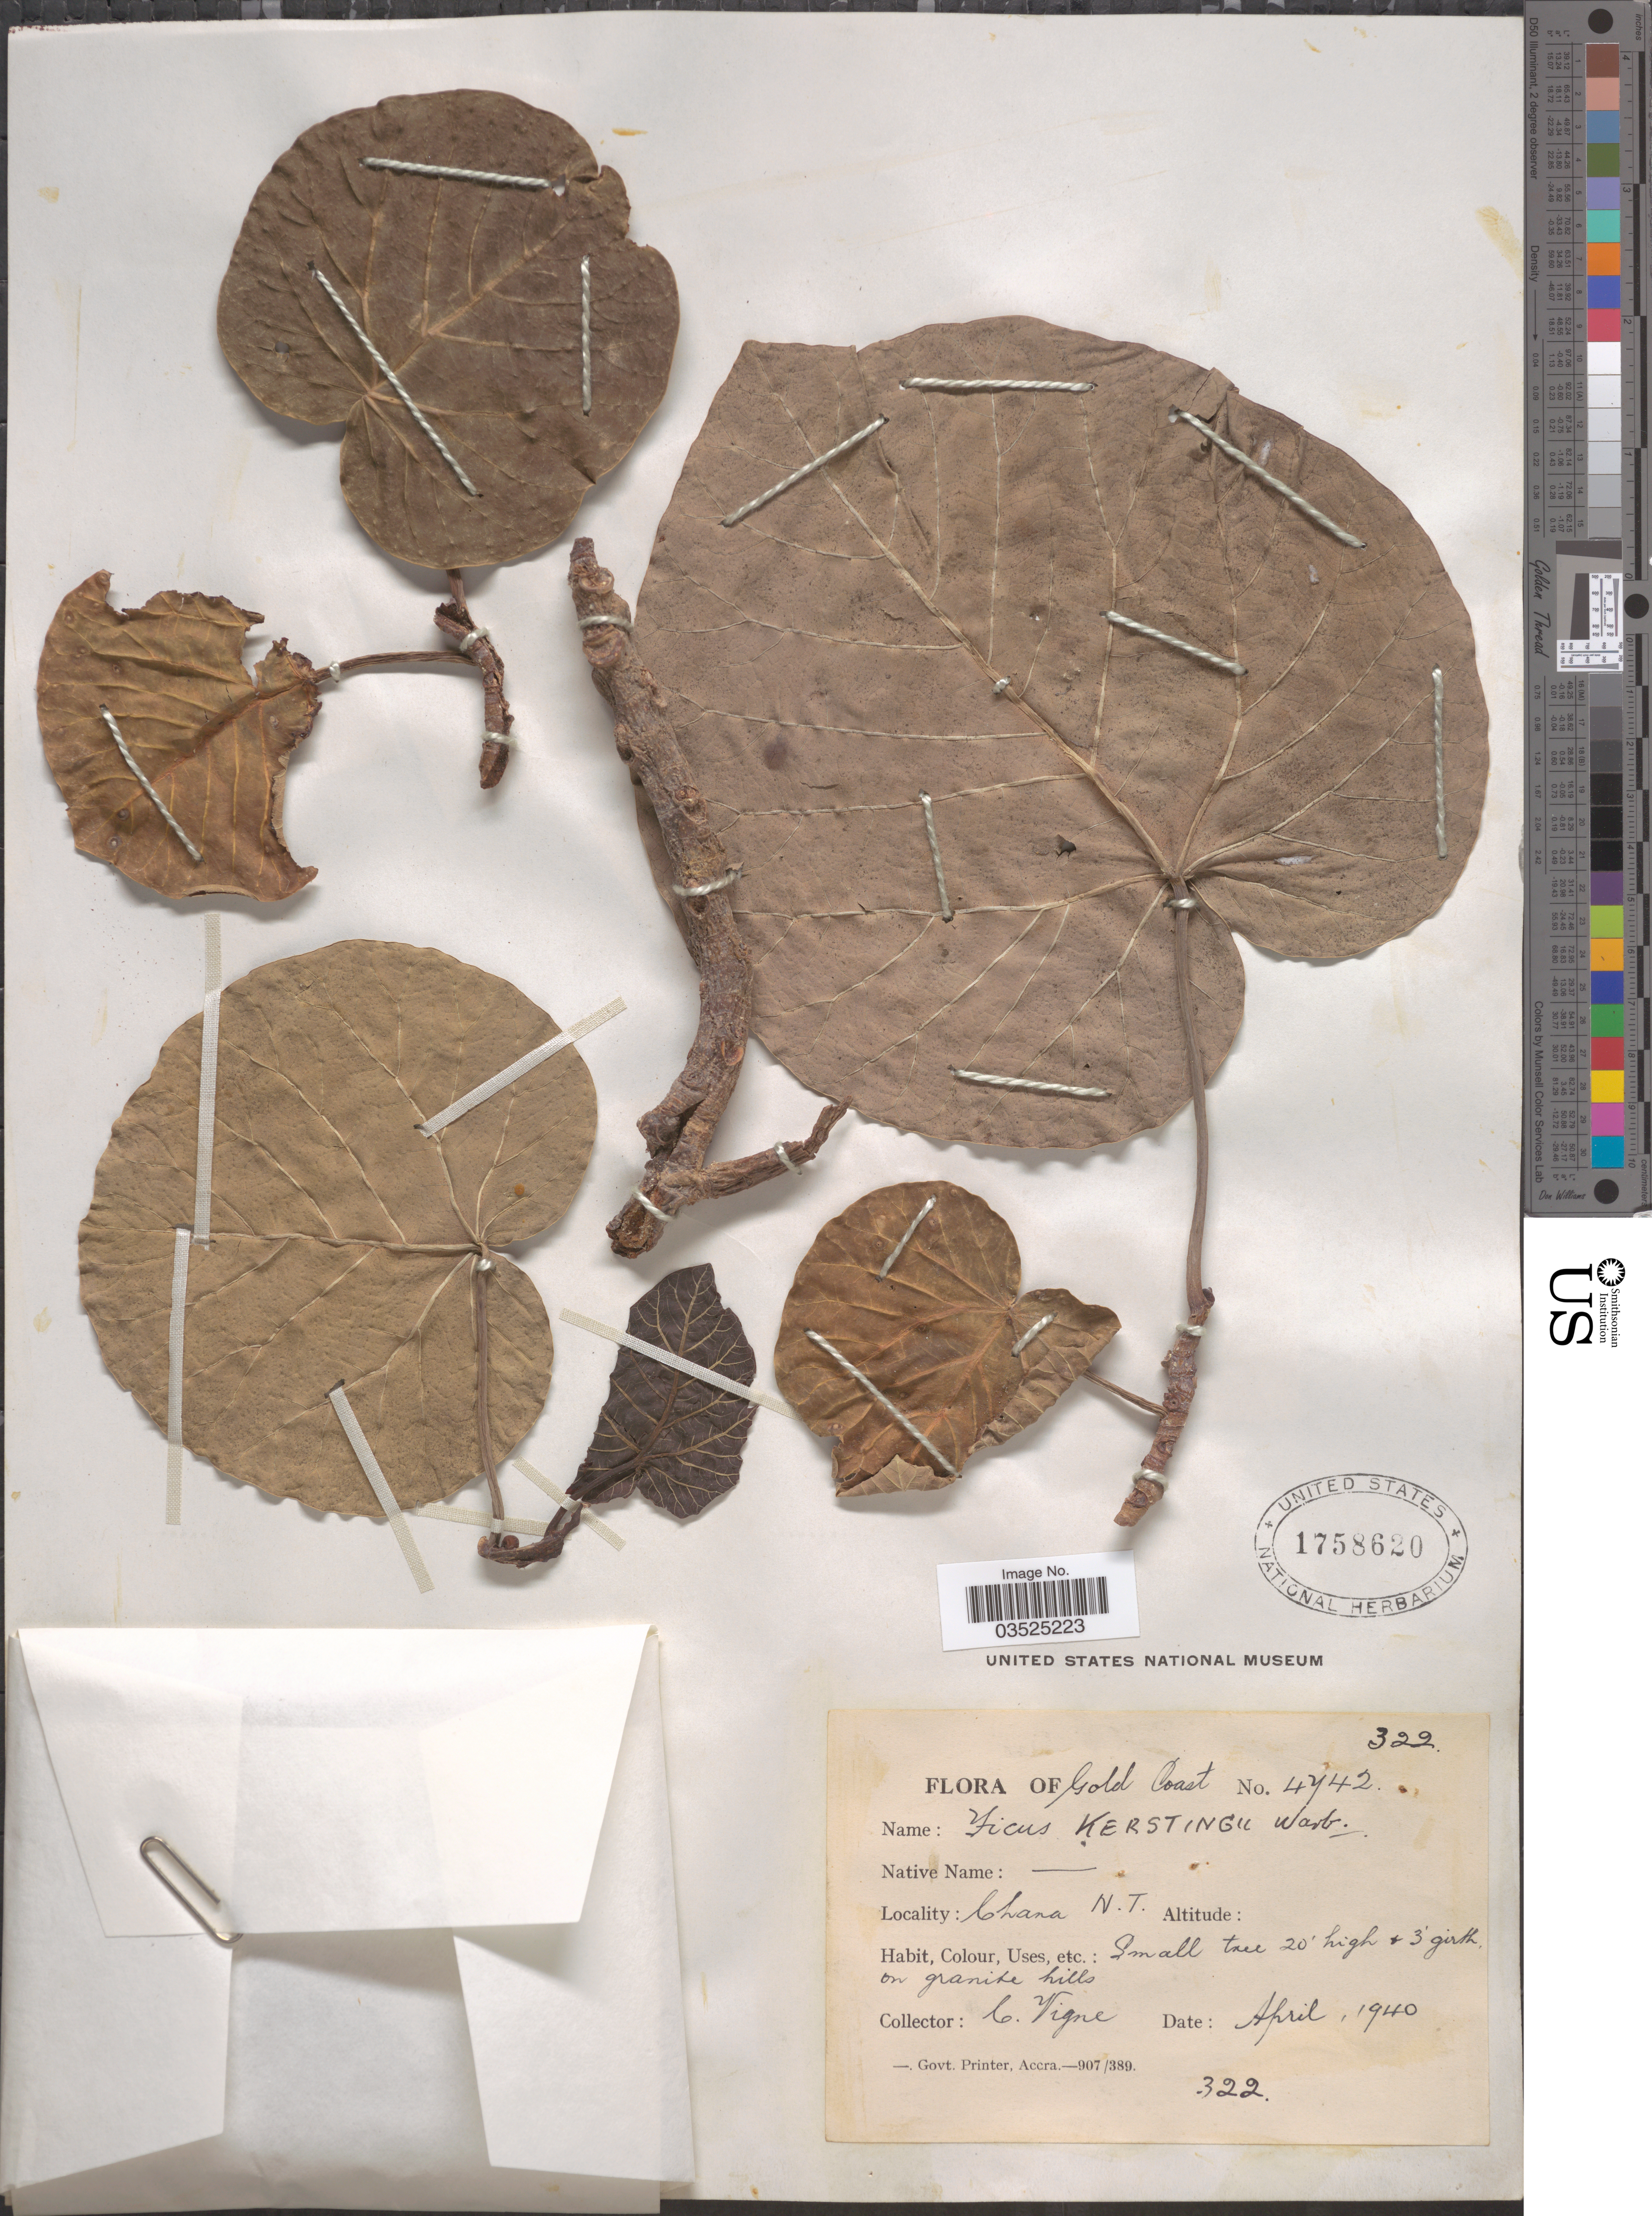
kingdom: Plantae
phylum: Tracheophyta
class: Magnoliopsida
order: Rosales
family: Moraceae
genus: Ficus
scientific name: Ficus kerstingii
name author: Hutch.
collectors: C. Vigne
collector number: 322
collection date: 1940-04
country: Ghana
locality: Gold Coast. N. T.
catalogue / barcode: US 1758620